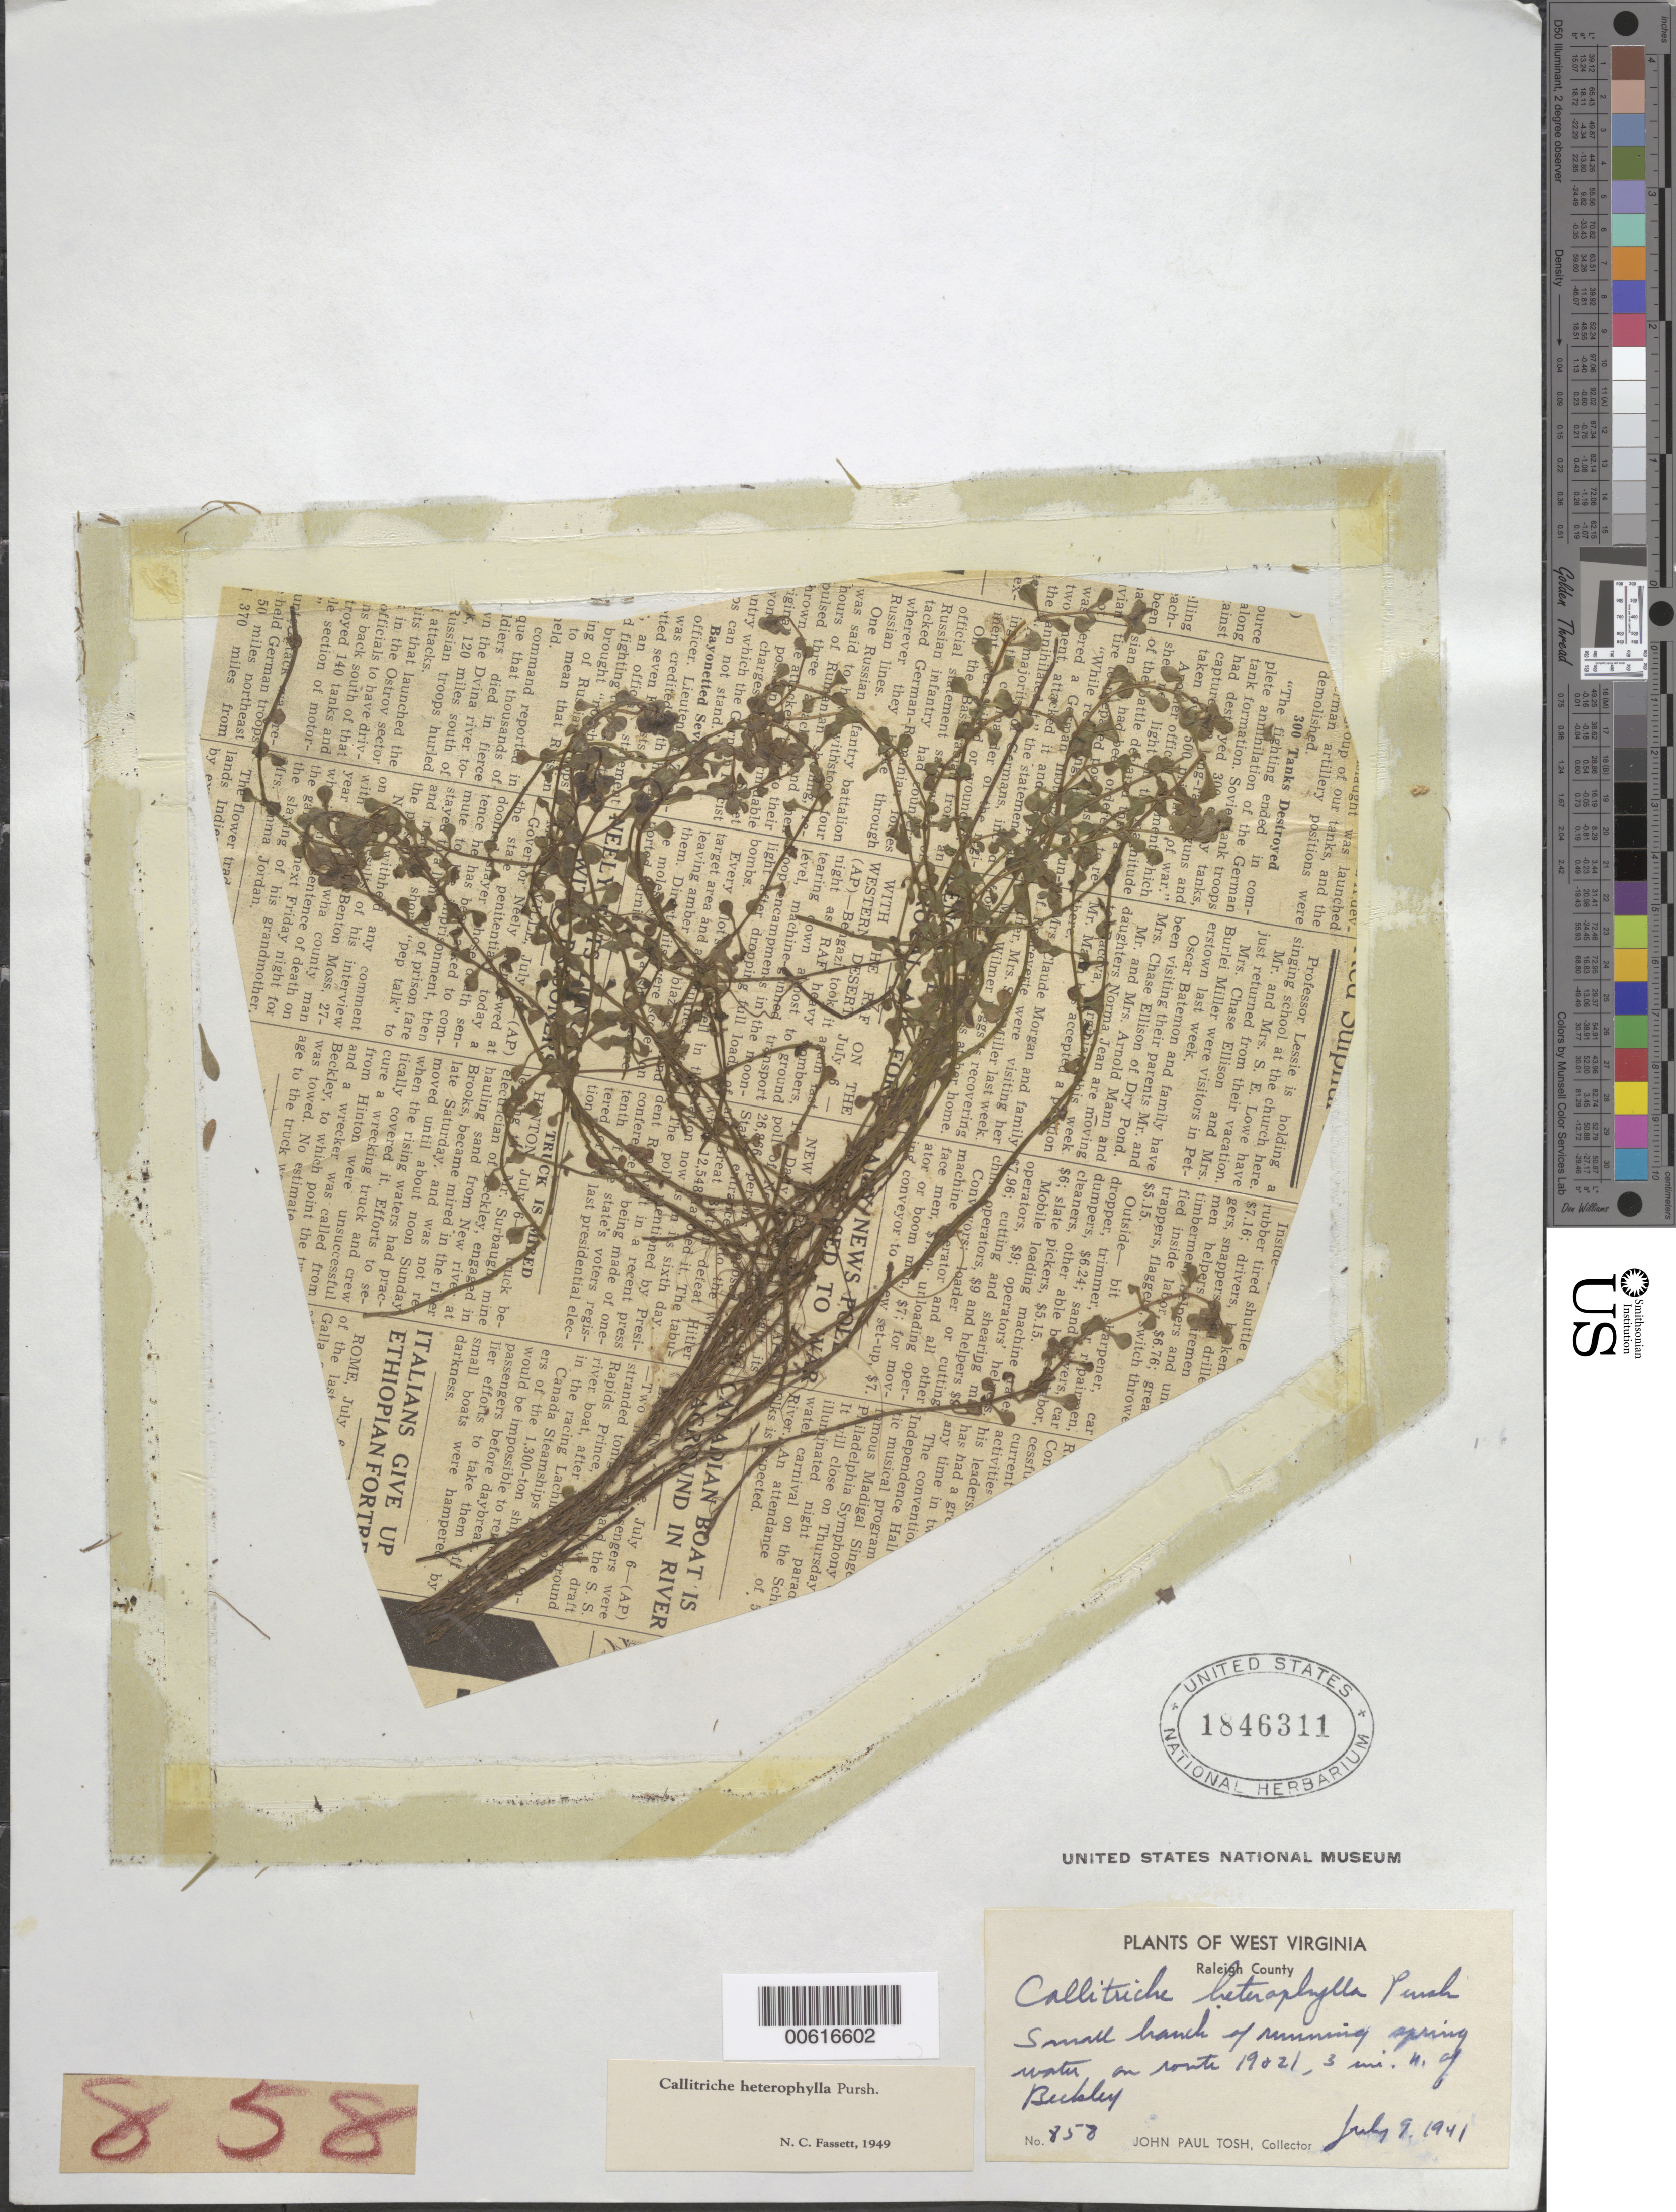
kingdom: Plantae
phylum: Tracheophyta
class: Magnoliopsida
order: Lamiales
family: Plantaginaceae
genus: Callitriche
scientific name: Callitriche heterophylla Pursh emend. Darby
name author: Pursh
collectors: J. Tosh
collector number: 850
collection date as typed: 09 Jul 1941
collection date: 1941-07-09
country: United States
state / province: West Virginia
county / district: Raleigh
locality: N of Beckley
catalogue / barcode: US 1846311